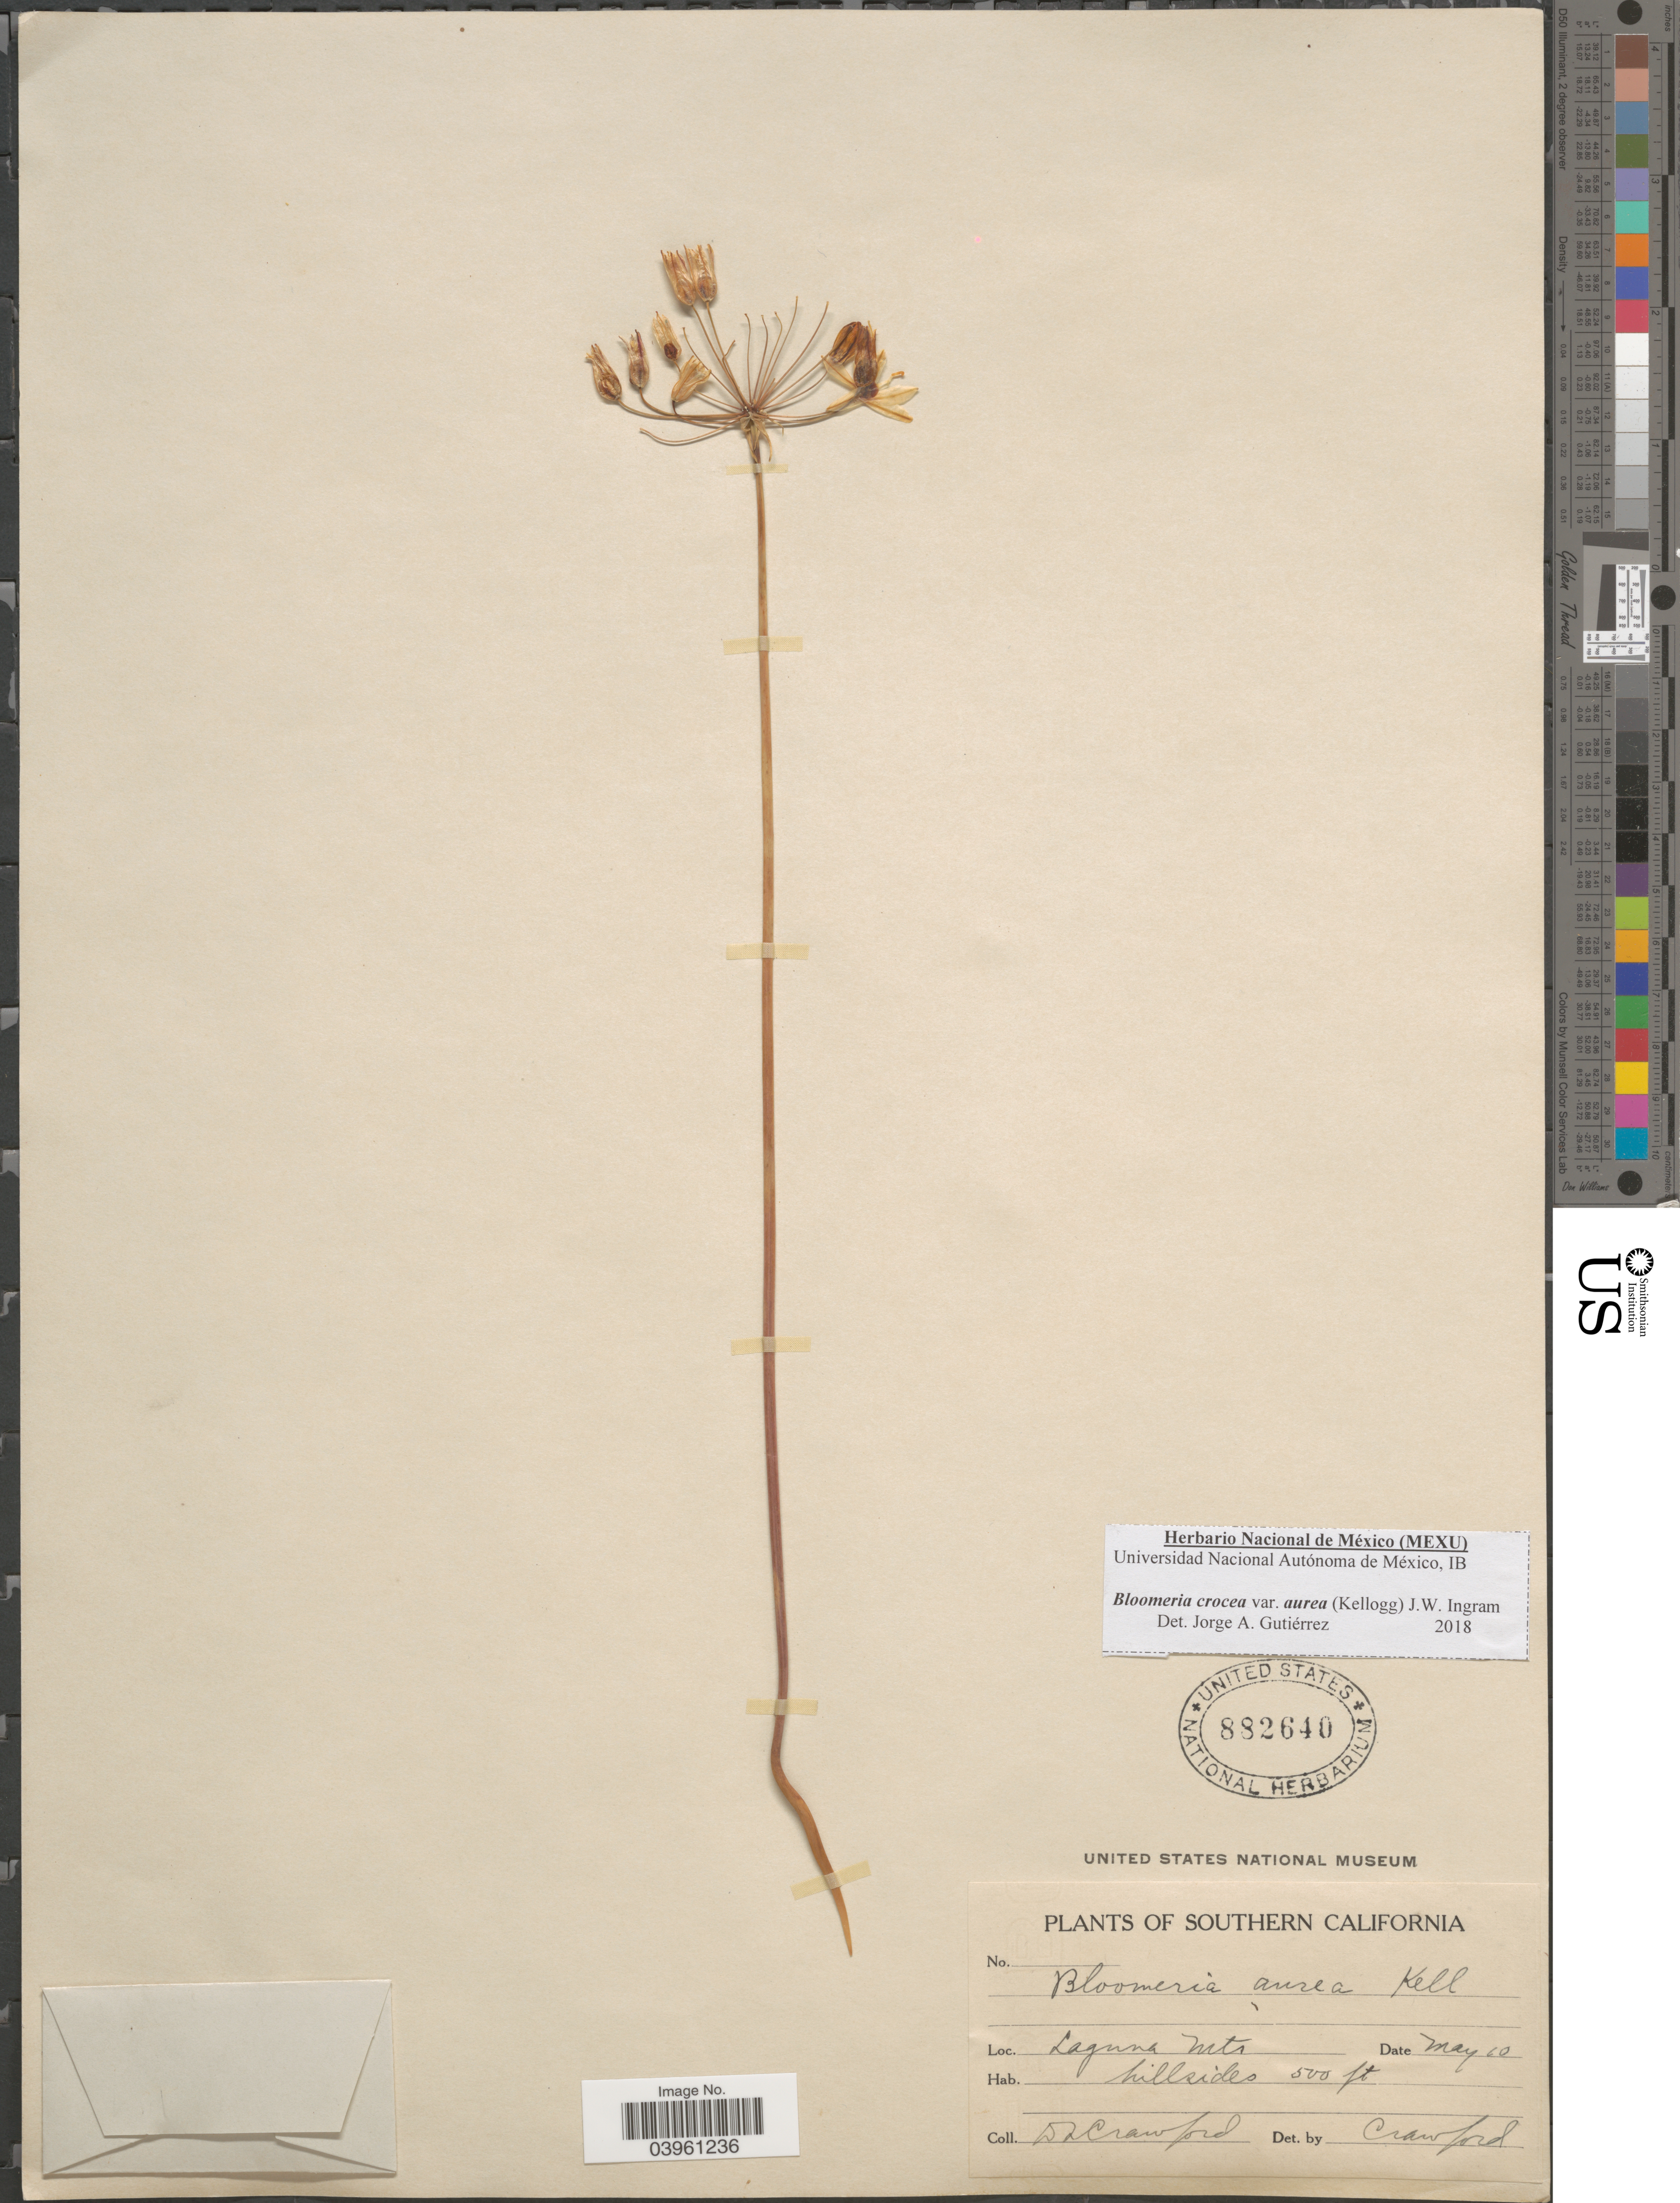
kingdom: Plantae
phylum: Tracheophyta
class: Liliopsida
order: Asparagales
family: Asparagaceae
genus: Bloomeria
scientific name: Bloomeria crocea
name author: (Torr.) Coville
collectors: D. L. Crawford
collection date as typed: Transcribed d/m/y: /5/10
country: United States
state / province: California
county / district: Orange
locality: Southern California. Laguna Mts.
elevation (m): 152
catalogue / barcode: US 882640